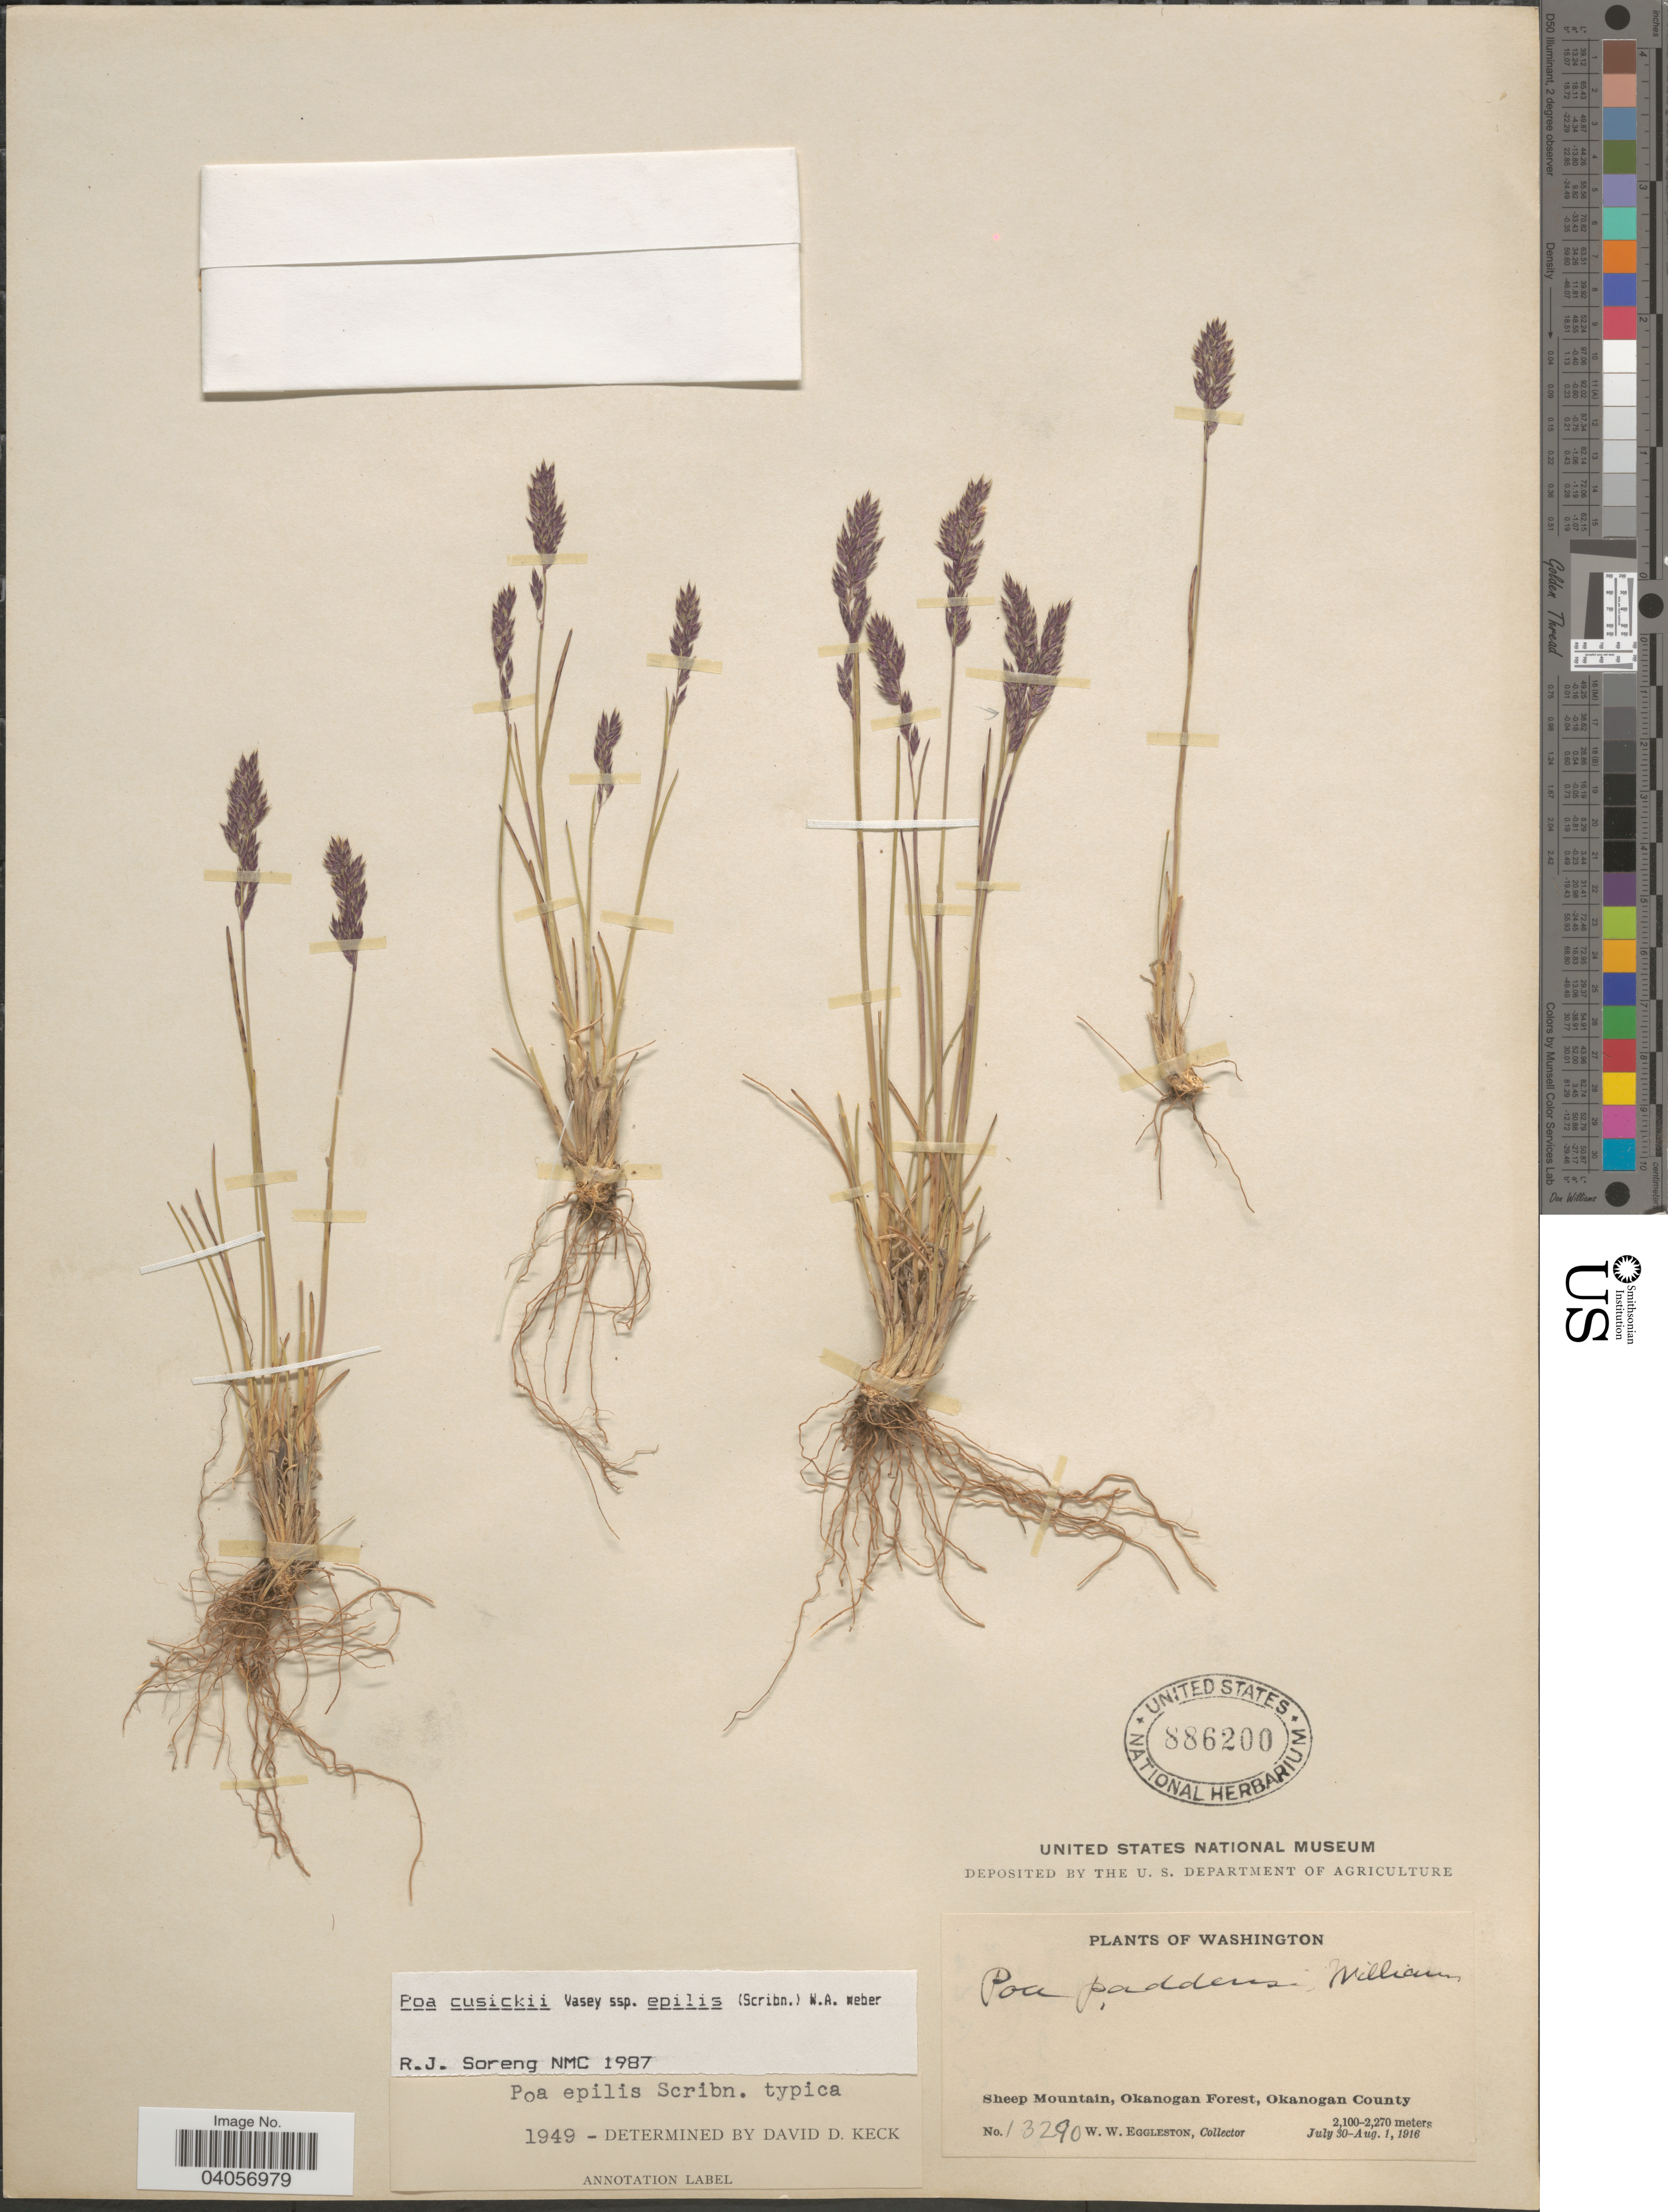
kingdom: Plantae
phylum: Tracheophyta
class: Liliopsida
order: Poales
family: Poaceae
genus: Poa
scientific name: Poa cusickii subsp. epilis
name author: (Scribn.) W.A. Weber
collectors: W. W. Eggleston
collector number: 13290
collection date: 1916-07-30/1916-08-01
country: United States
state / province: Washington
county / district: Okanogan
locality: Sheep Mountain, Okanogan Forest, Okanogan County.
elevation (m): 2100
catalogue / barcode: US 886200